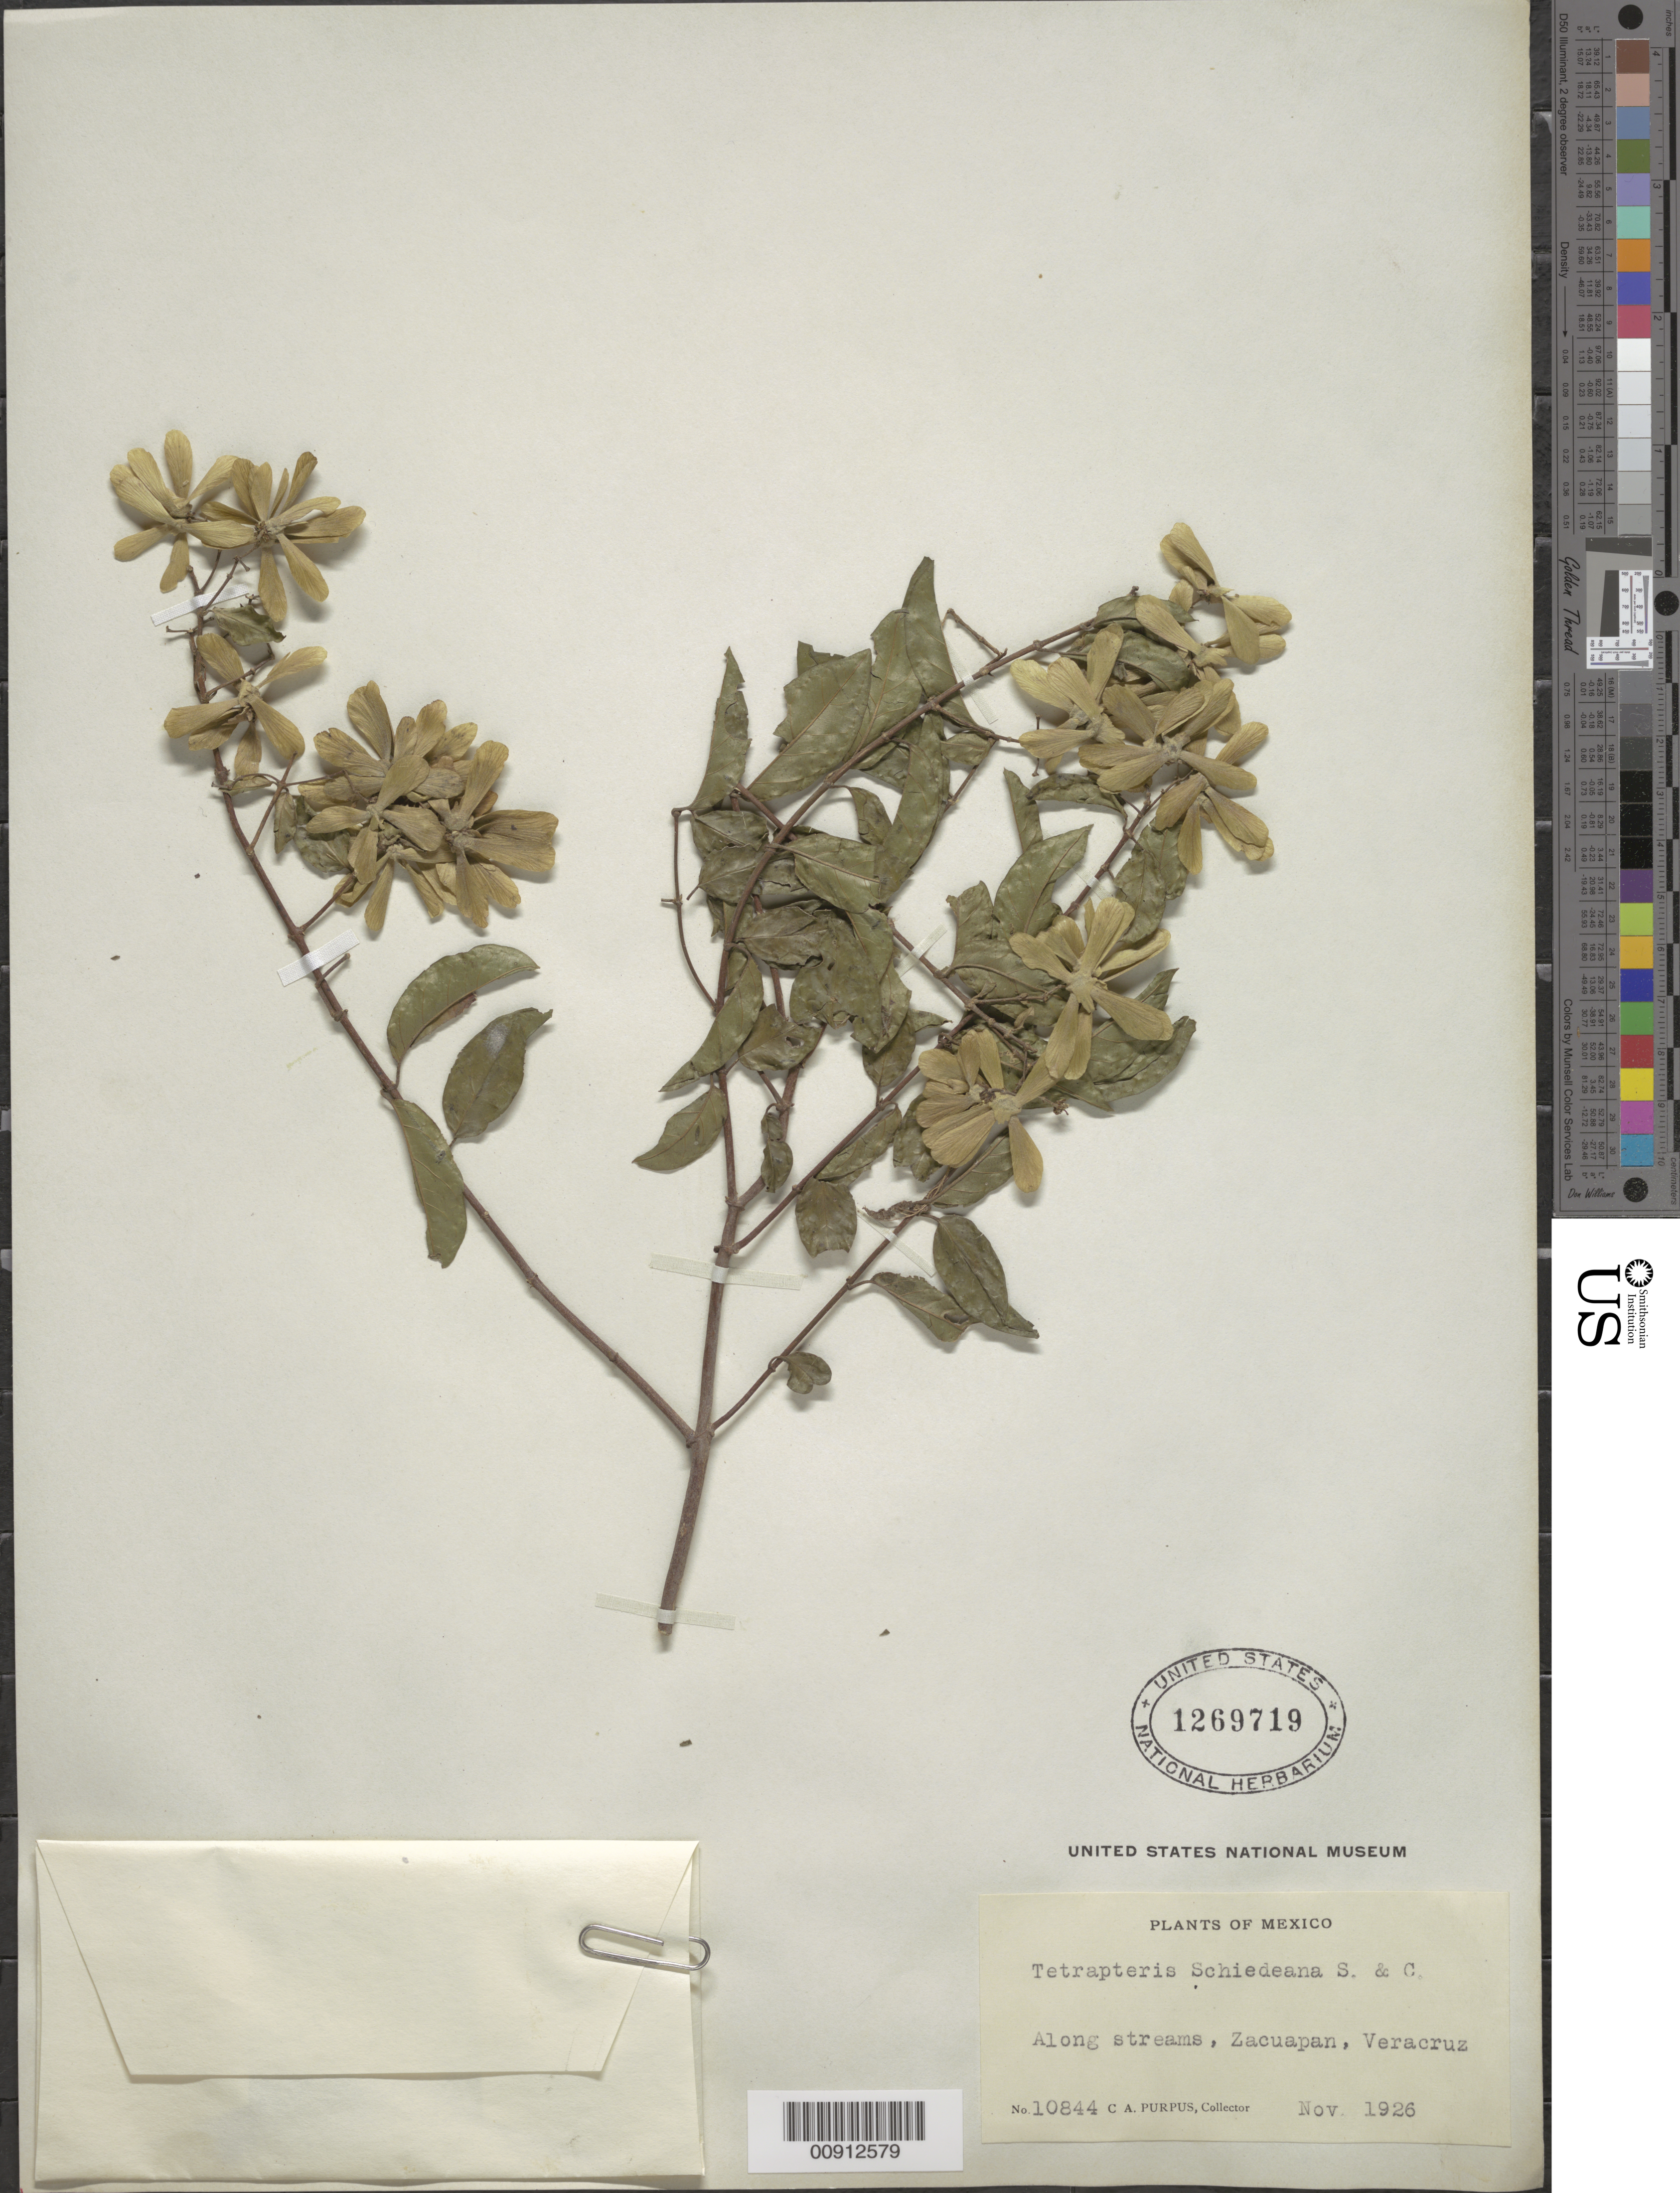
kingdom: Plantae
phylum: Tracheophyta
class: Magnoliopsida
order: Malpighiales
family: Malpighiaceae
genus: Tetrapterys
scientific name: Tetrapterys schiedeana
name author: Schltdl. & Cham.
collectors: C. A. Purpus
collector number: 10844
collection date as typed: Nov 1926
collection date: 1926-11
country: Mexico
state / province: Veracruz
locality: Zacuapan, Veracruz.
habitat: Along streams.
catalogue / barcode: US 1269719